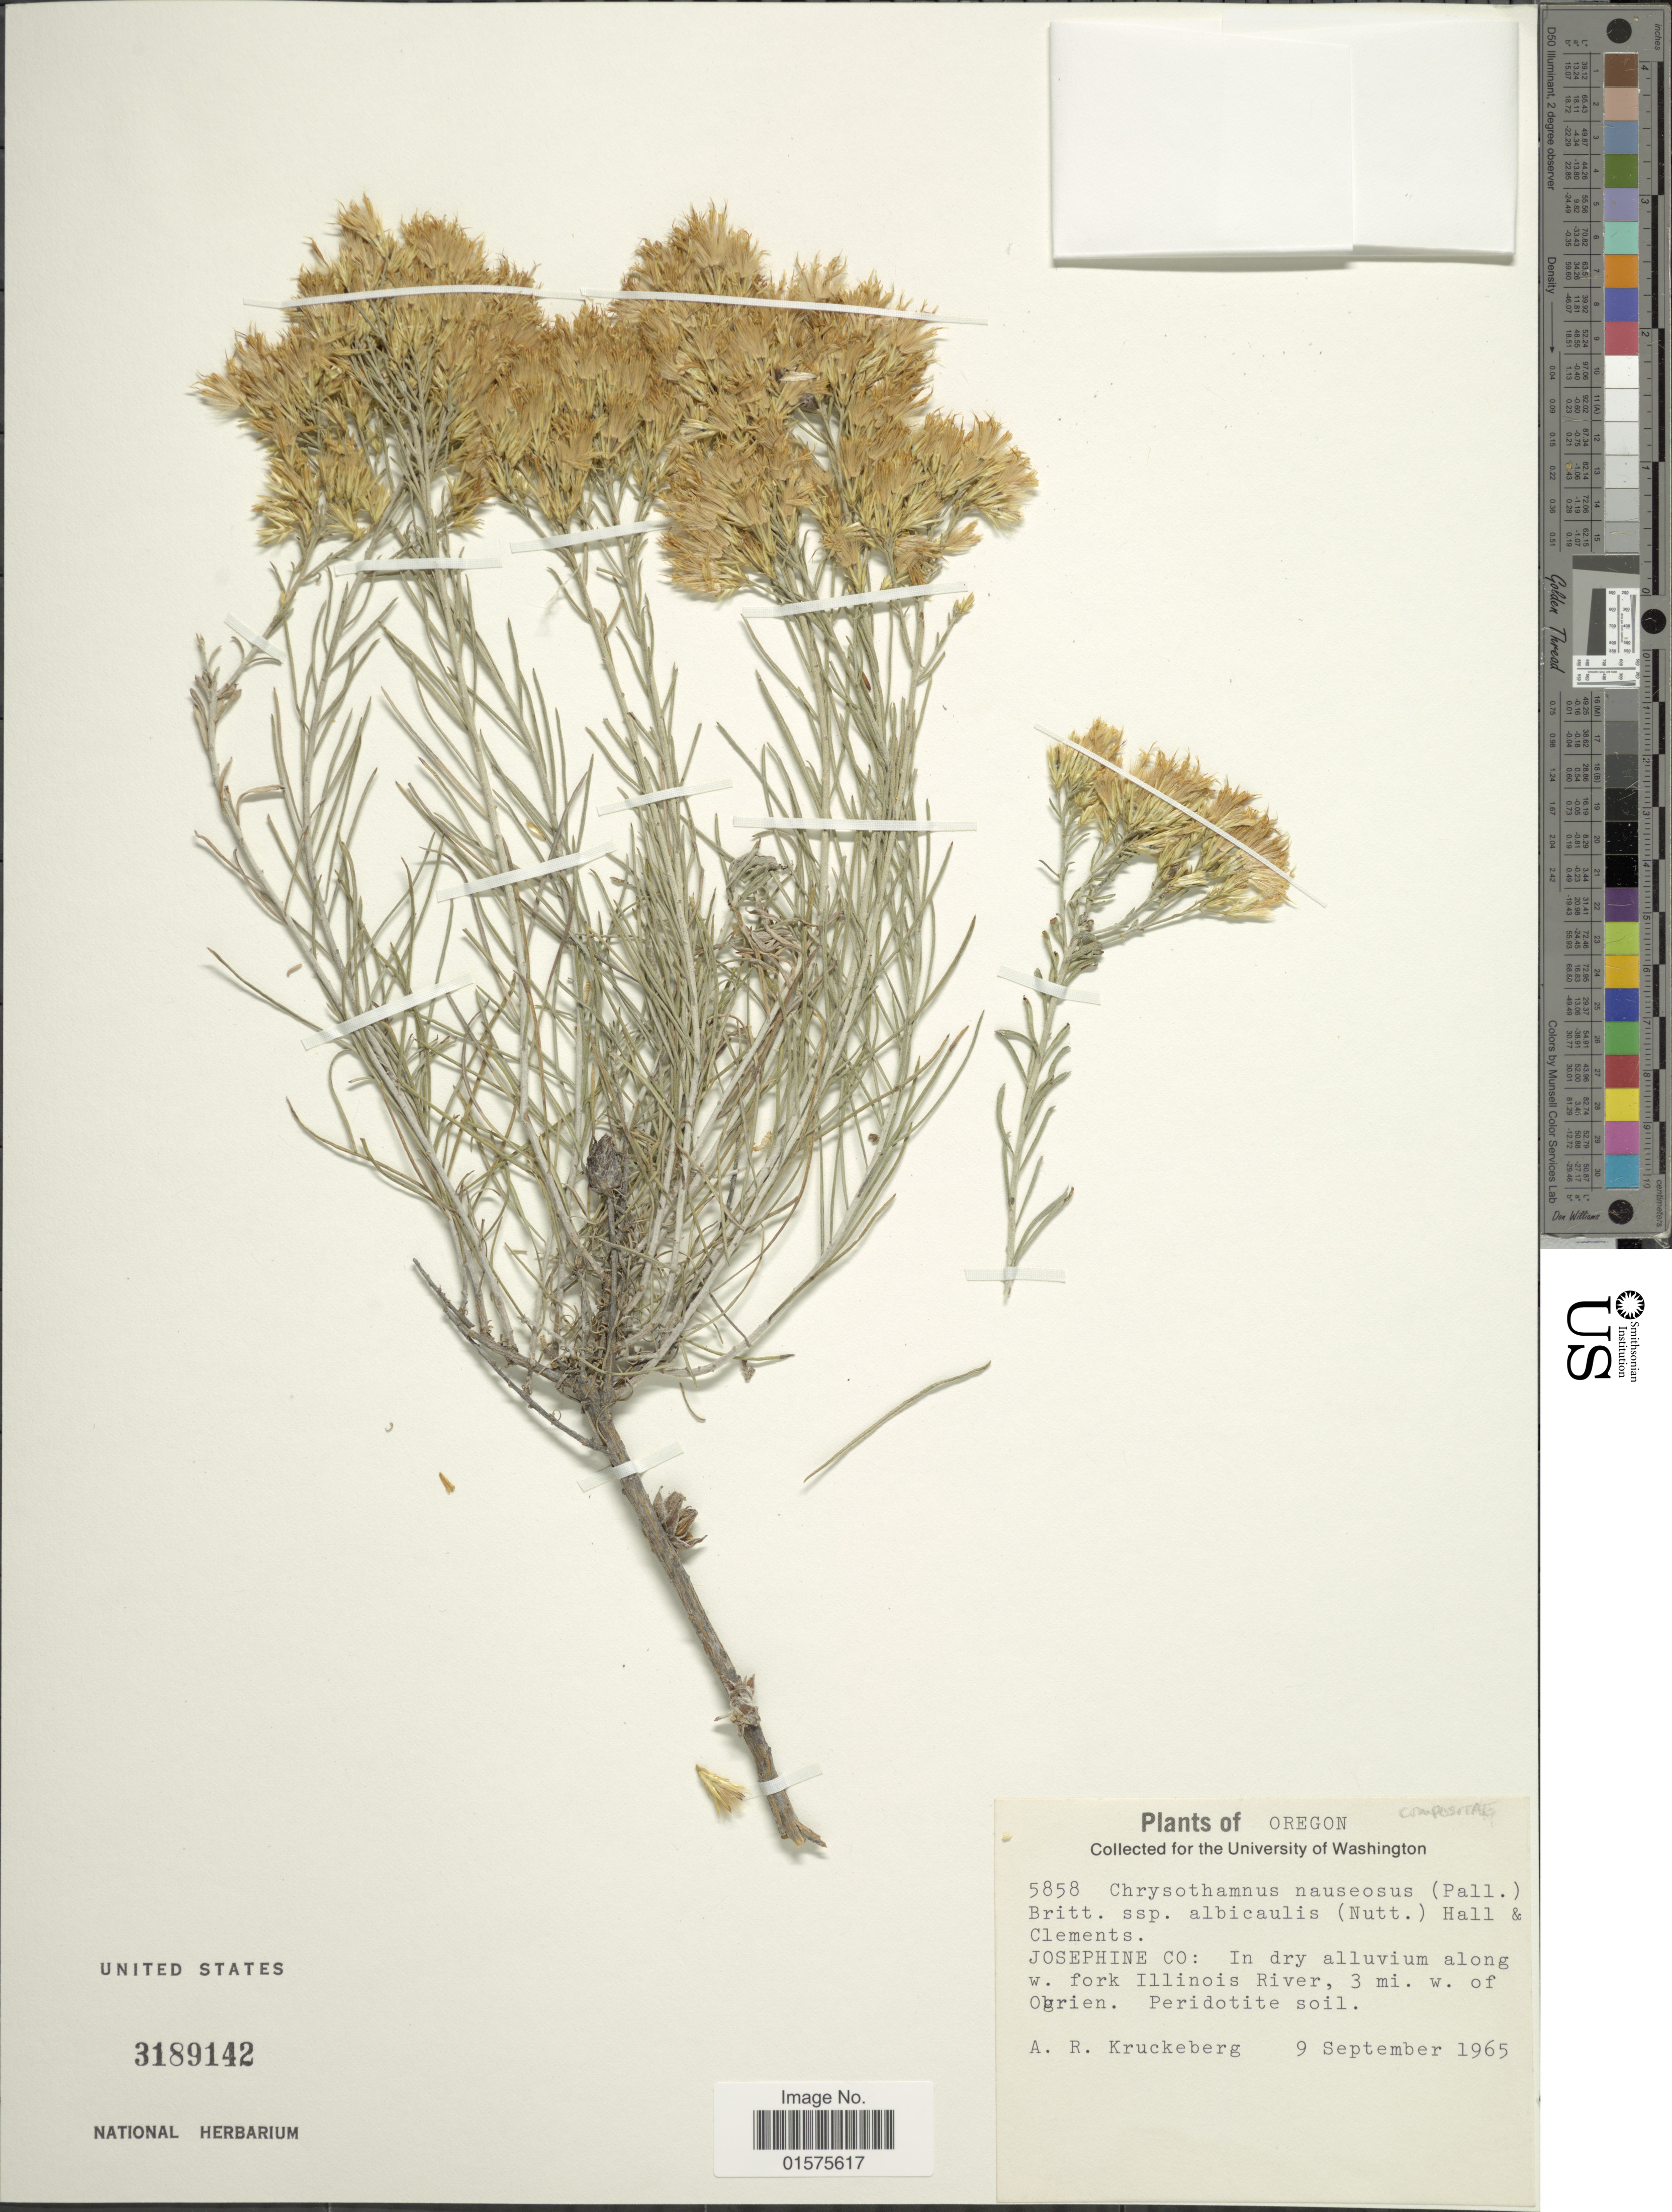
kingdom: Plantae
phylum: Tracheophyta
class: Magnoliopsida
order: Asterales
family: Asteraceae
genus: Ericameria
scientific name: Ericameria nauseosa var. speciosa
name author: (Nutt.) G.L. Nesom & G.I. Baird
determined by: Urbatsch, Lowell E., Curator (LSU), Louisiana State University (UNITED STATES)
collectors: A. Kruckeberg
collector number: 5858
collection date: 1965-09-09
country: United States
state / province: Oregon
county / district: Josephine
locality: Josephine Co: along w. fork Illinois River, 3 mi. w. of Obrien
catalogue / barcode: US 3189142